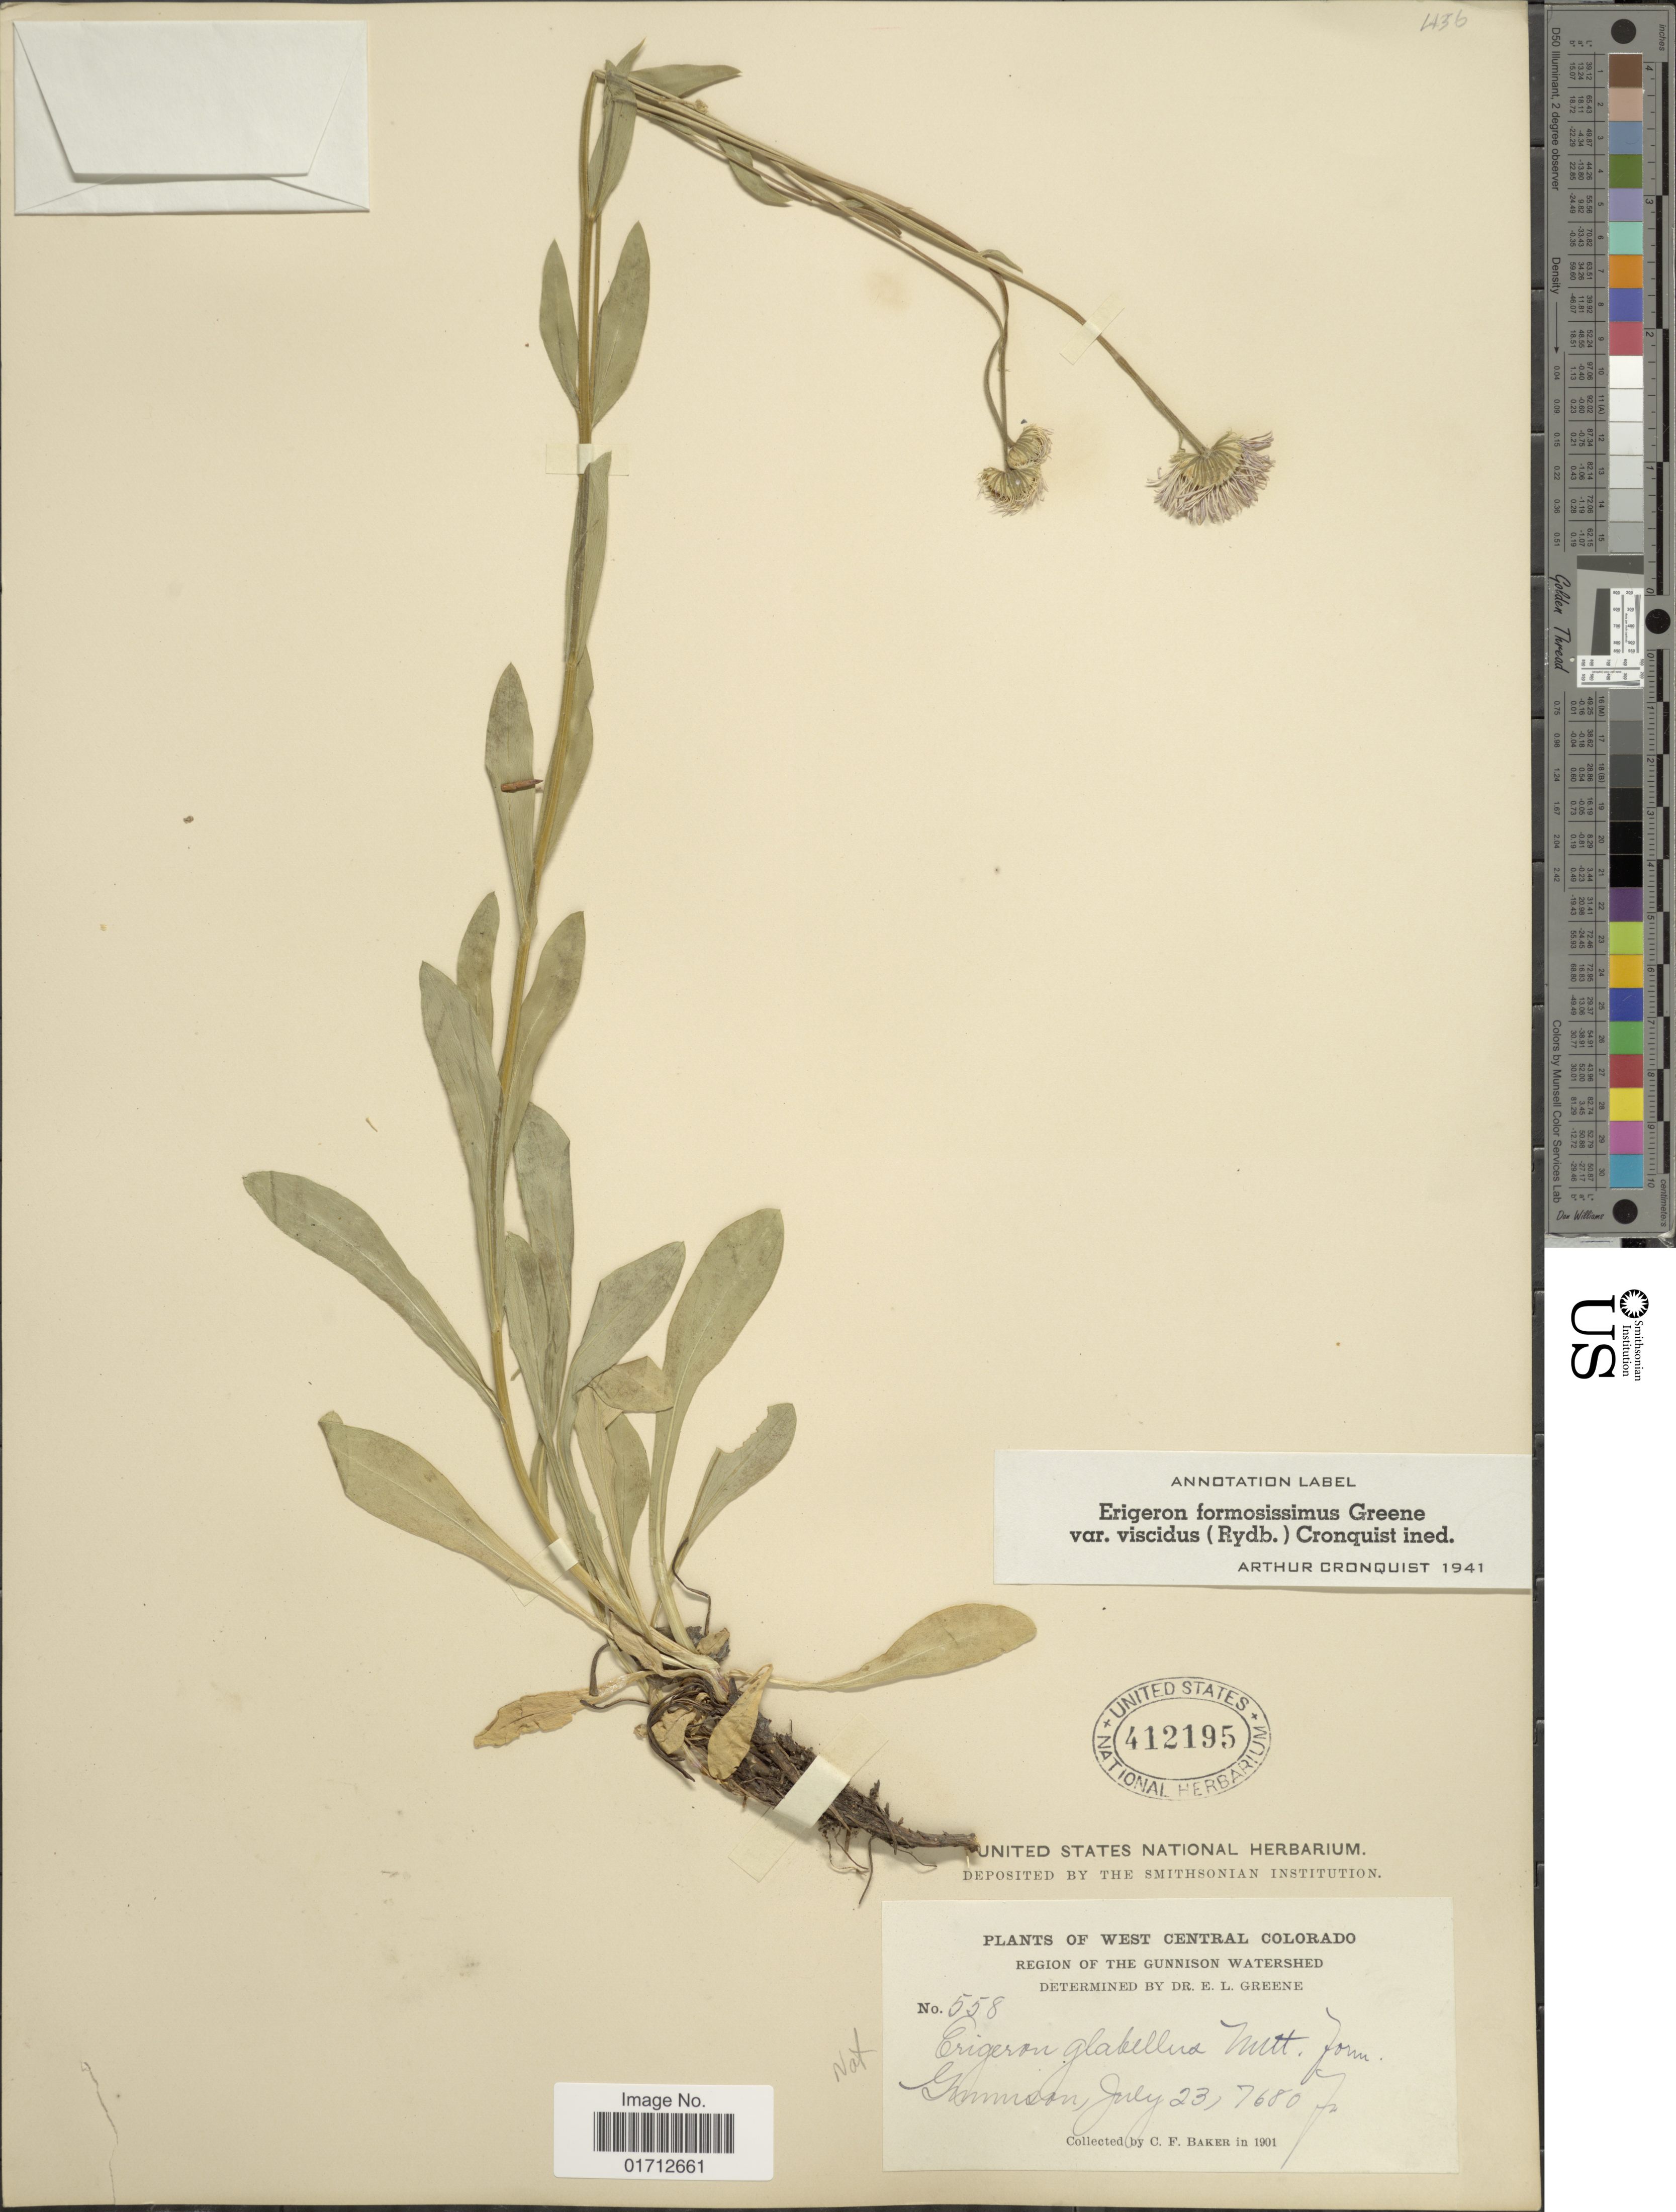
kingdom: Plantae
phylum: Tracheophyta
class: Magnoliopsida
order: Asterales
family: Asteraceae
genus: Erigeron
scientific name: Erigeron formosissimus var. viscidus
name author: (Rydb.) Cronq.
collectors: C. F. Baker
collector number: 558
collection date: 1901-07-23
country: United States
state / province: Colorado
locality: West Central Colorado, Region of the Gunison Watershed.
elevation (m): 2341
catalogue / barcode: US 412195